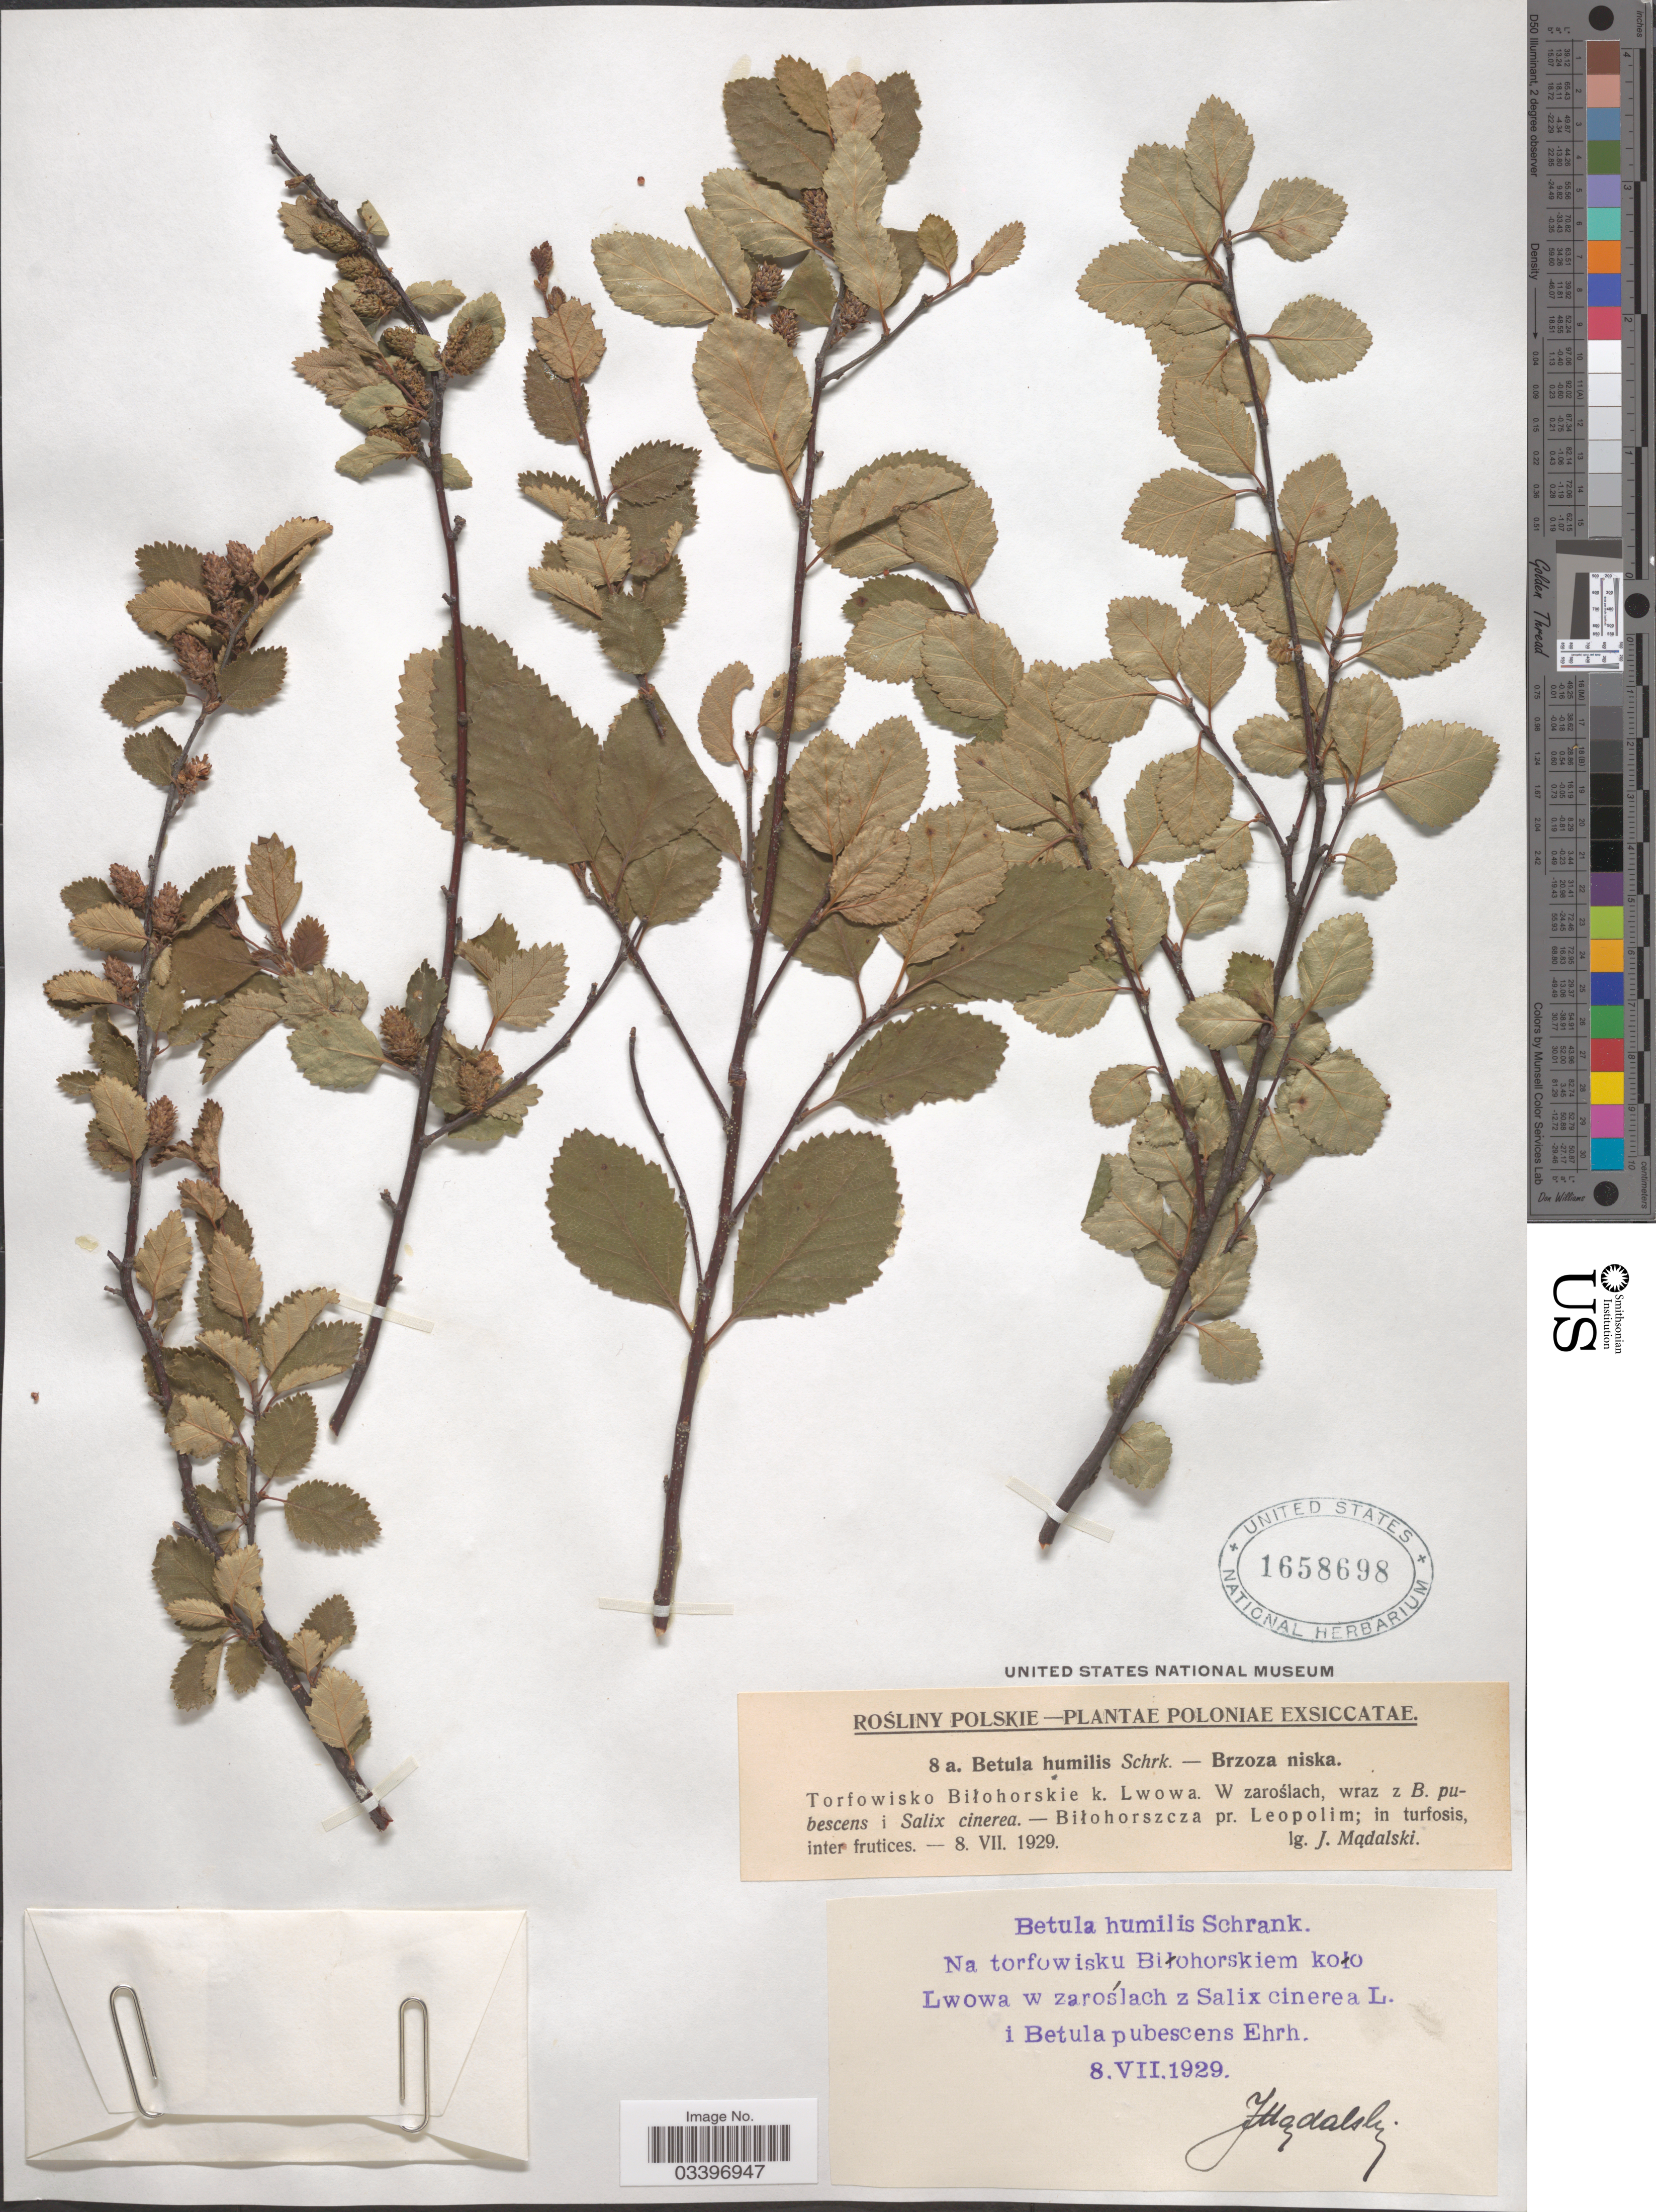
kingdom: Plantae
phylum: Tracheophyta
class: Magnoliopsida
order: Fagales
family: Betulaceae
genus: Betula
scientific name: Betula humilis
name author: Schrank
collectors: J. Mqdalski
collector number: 8a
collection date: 1929-07-08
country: Poland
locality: Poloniæ. Torfowisko Biłohorskie l. Lwowa. W zaroślach. Biłohorszcza pr. Leopolim.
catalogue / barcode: US 1658698